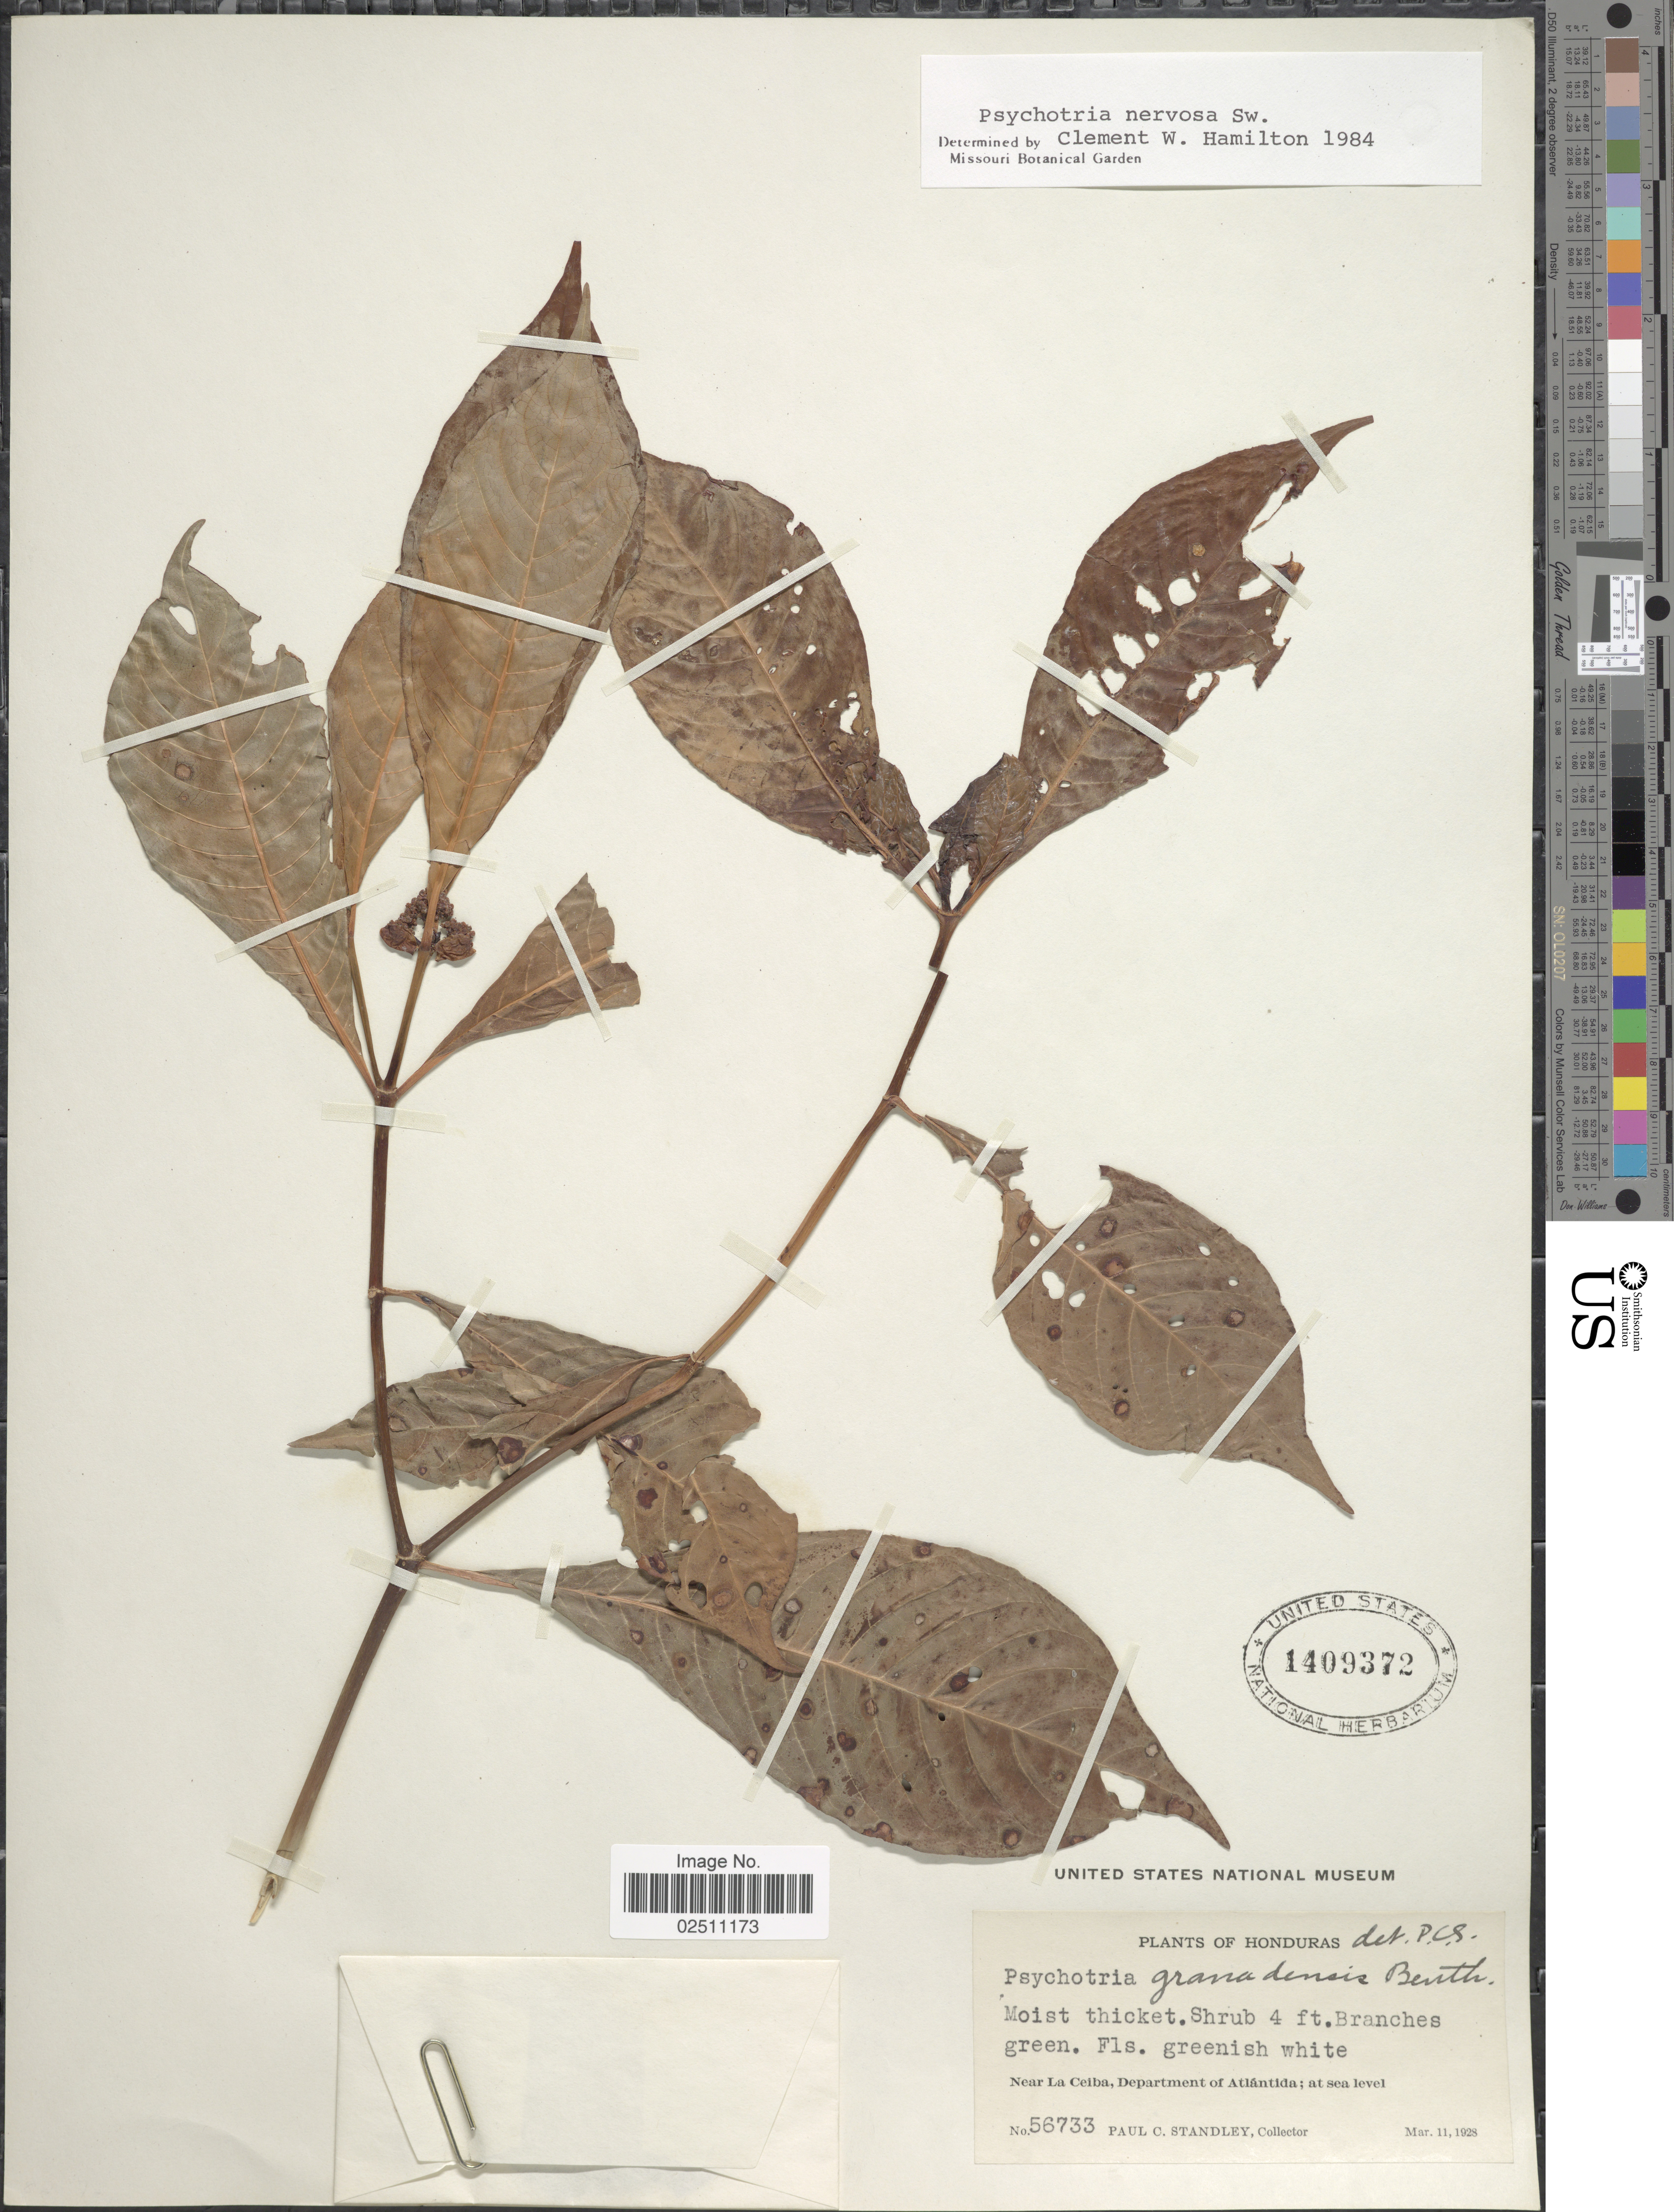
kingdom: Plantae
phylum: Tracheophyta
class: Magnoliopsida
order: Gentianales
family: Rubiaceae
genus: Psychotria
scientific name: Psychotria nervosa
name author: Sw.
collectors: P. C. Standley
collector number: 56733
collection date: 1928-03-11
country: Honduras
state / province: Atlántida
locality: Near La Ceiba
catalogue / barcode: US 1409372